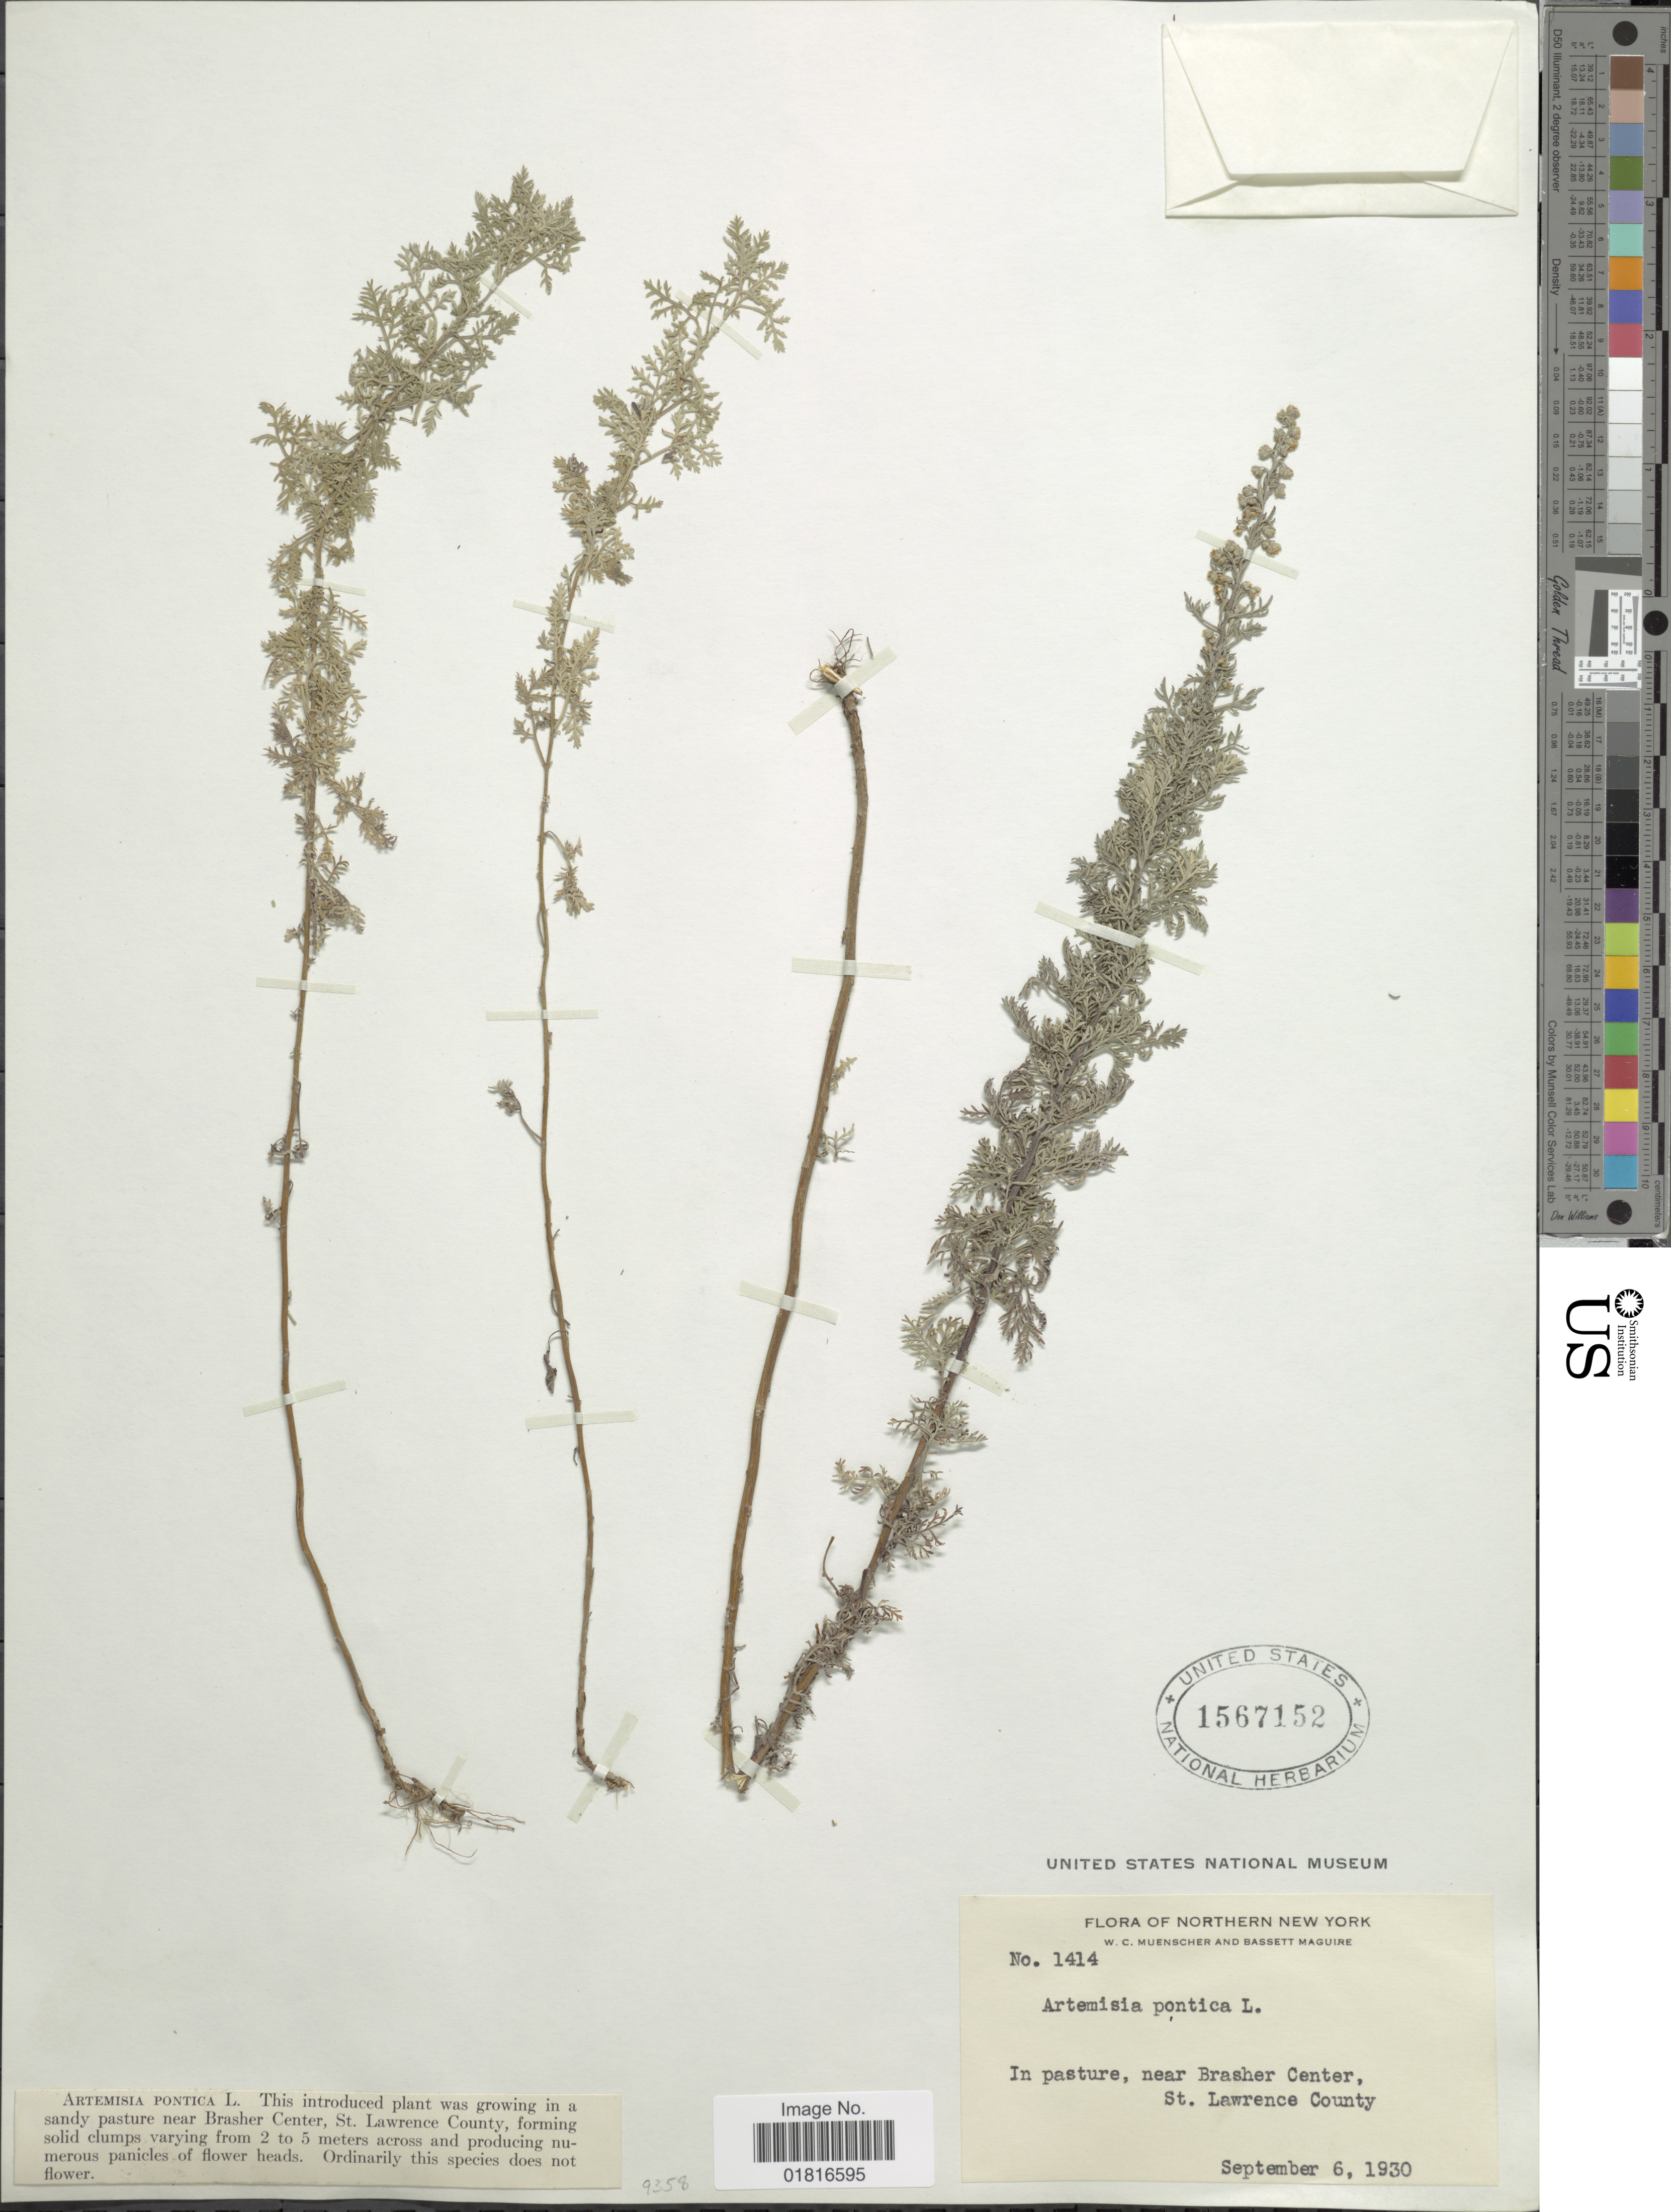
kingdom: Plantae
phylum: Tracheophyta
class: Magnoliopsida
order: Asterales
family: Asteraceae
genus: Artemisia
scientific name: Artemisia pontica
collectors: W. Muenscher & B. Maguire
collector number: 1414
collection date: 1930-09-06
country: United States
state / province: New York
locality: Northern New York, In pasture, near Brasher Center, St Lawrence County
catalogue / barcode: US 1567152